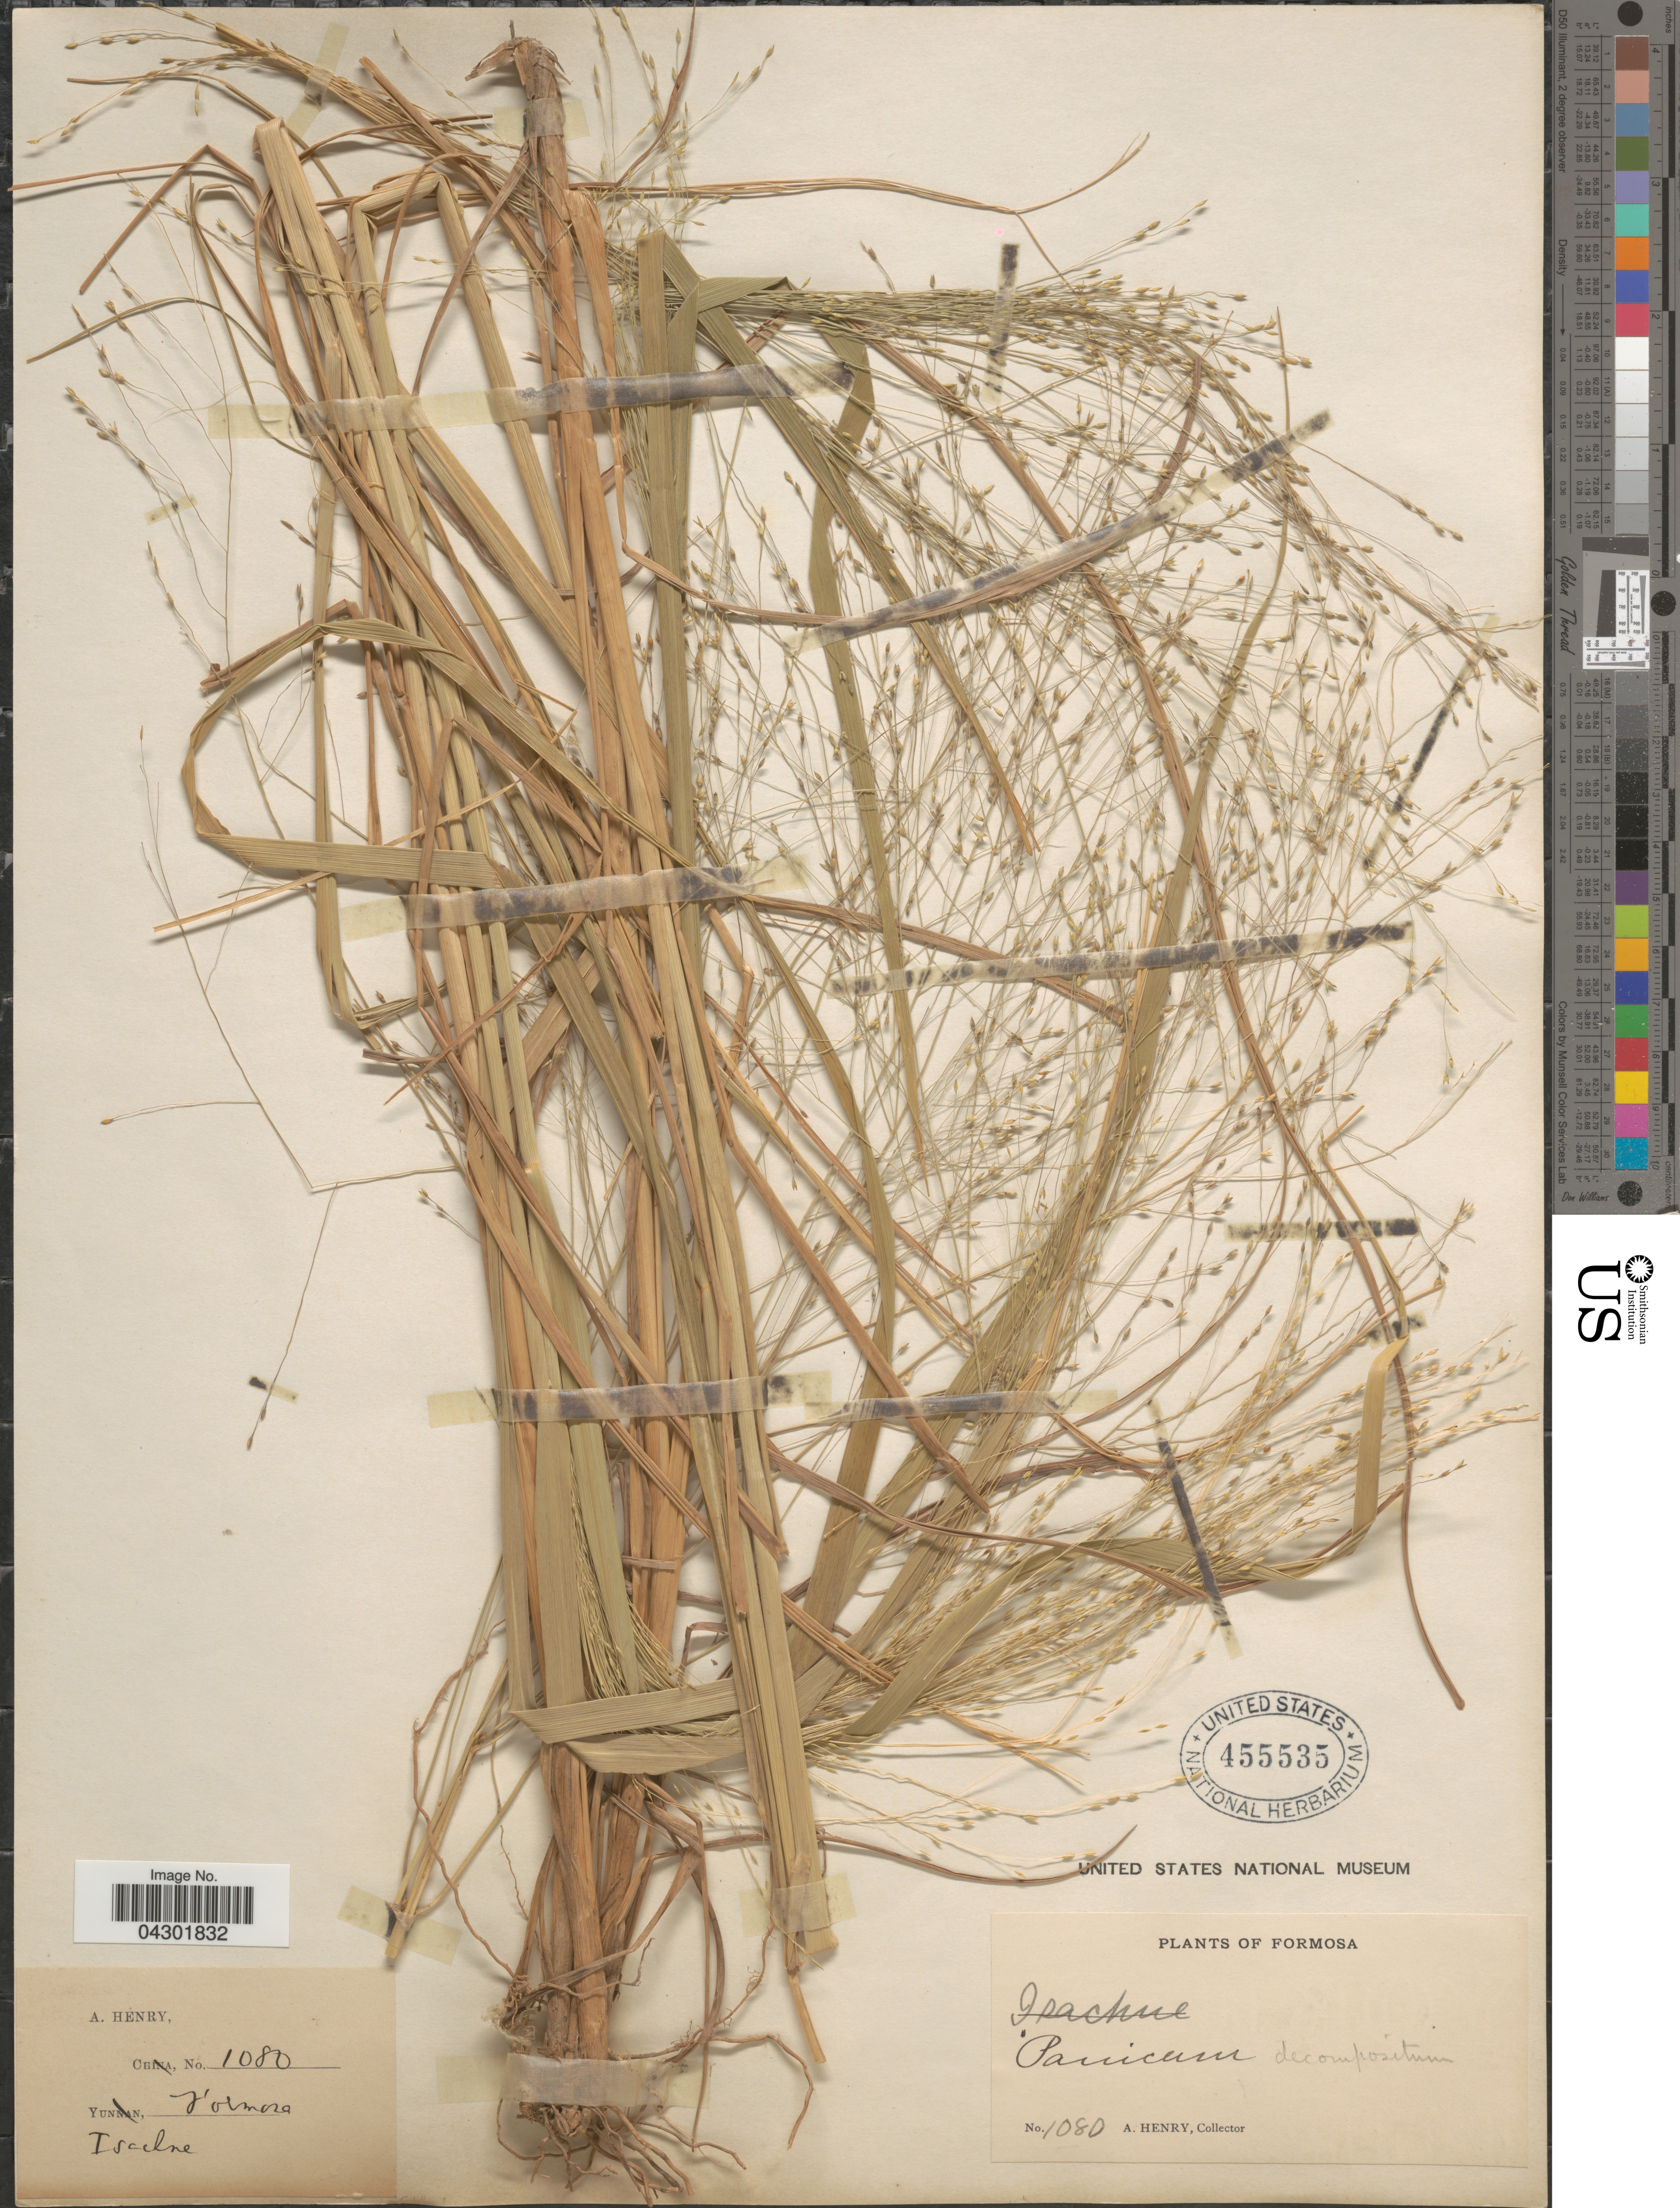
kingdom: Plantae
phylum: Tracheophyta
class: Liliopsida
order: Poales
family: Poaceae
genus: Panicum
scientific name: Panicum decompositum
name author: R. Br.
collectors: A. Henry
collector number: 1080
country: Taiwan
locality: Formosa.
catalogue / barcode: US 455535